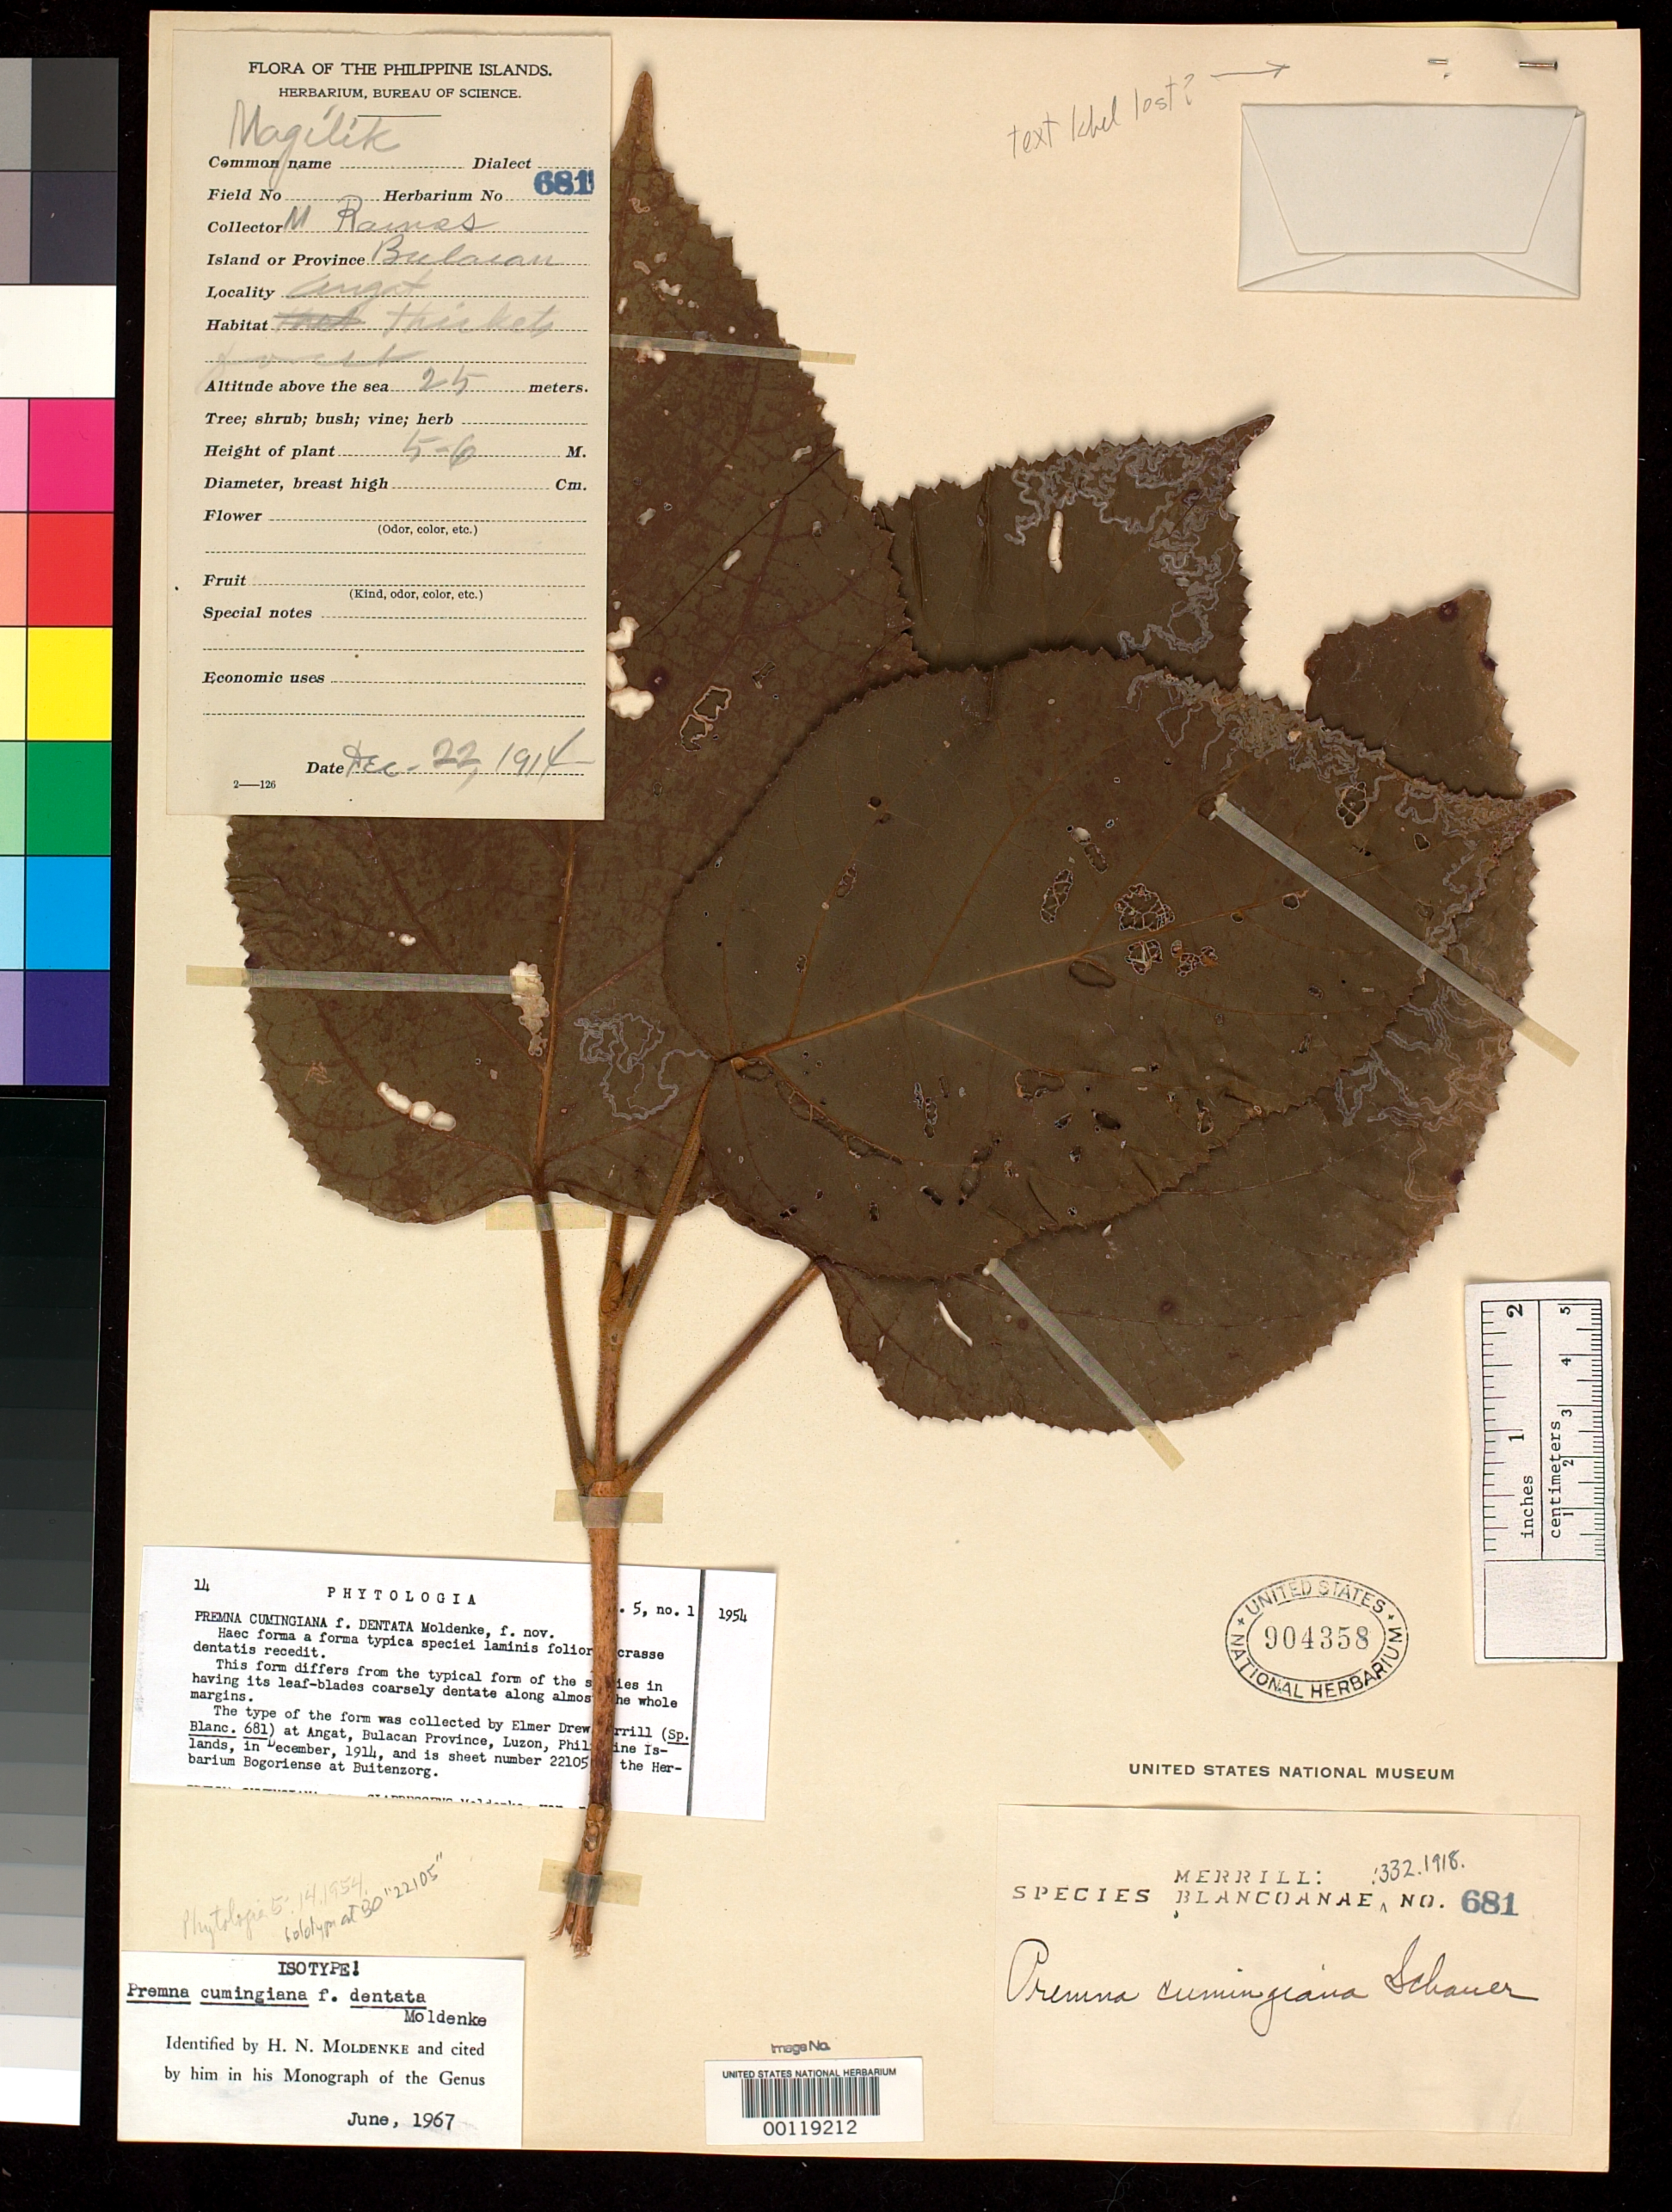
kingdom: Plantae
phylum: Tracheophyta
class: Magnoliopsida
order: Lamiales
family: Lamiaceae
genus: Premna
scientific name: Premna cumingiana f. dentata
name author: Moldenke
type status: Isotype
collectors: M. Ramos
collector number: Sp. Blancoan. 0681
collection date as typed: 22 Dec 1914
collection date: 1914-12-22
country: Philippines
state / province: Central Luzon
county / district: Bulacan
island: Luzon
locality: Angat.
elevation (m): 25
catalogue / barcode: US 904358